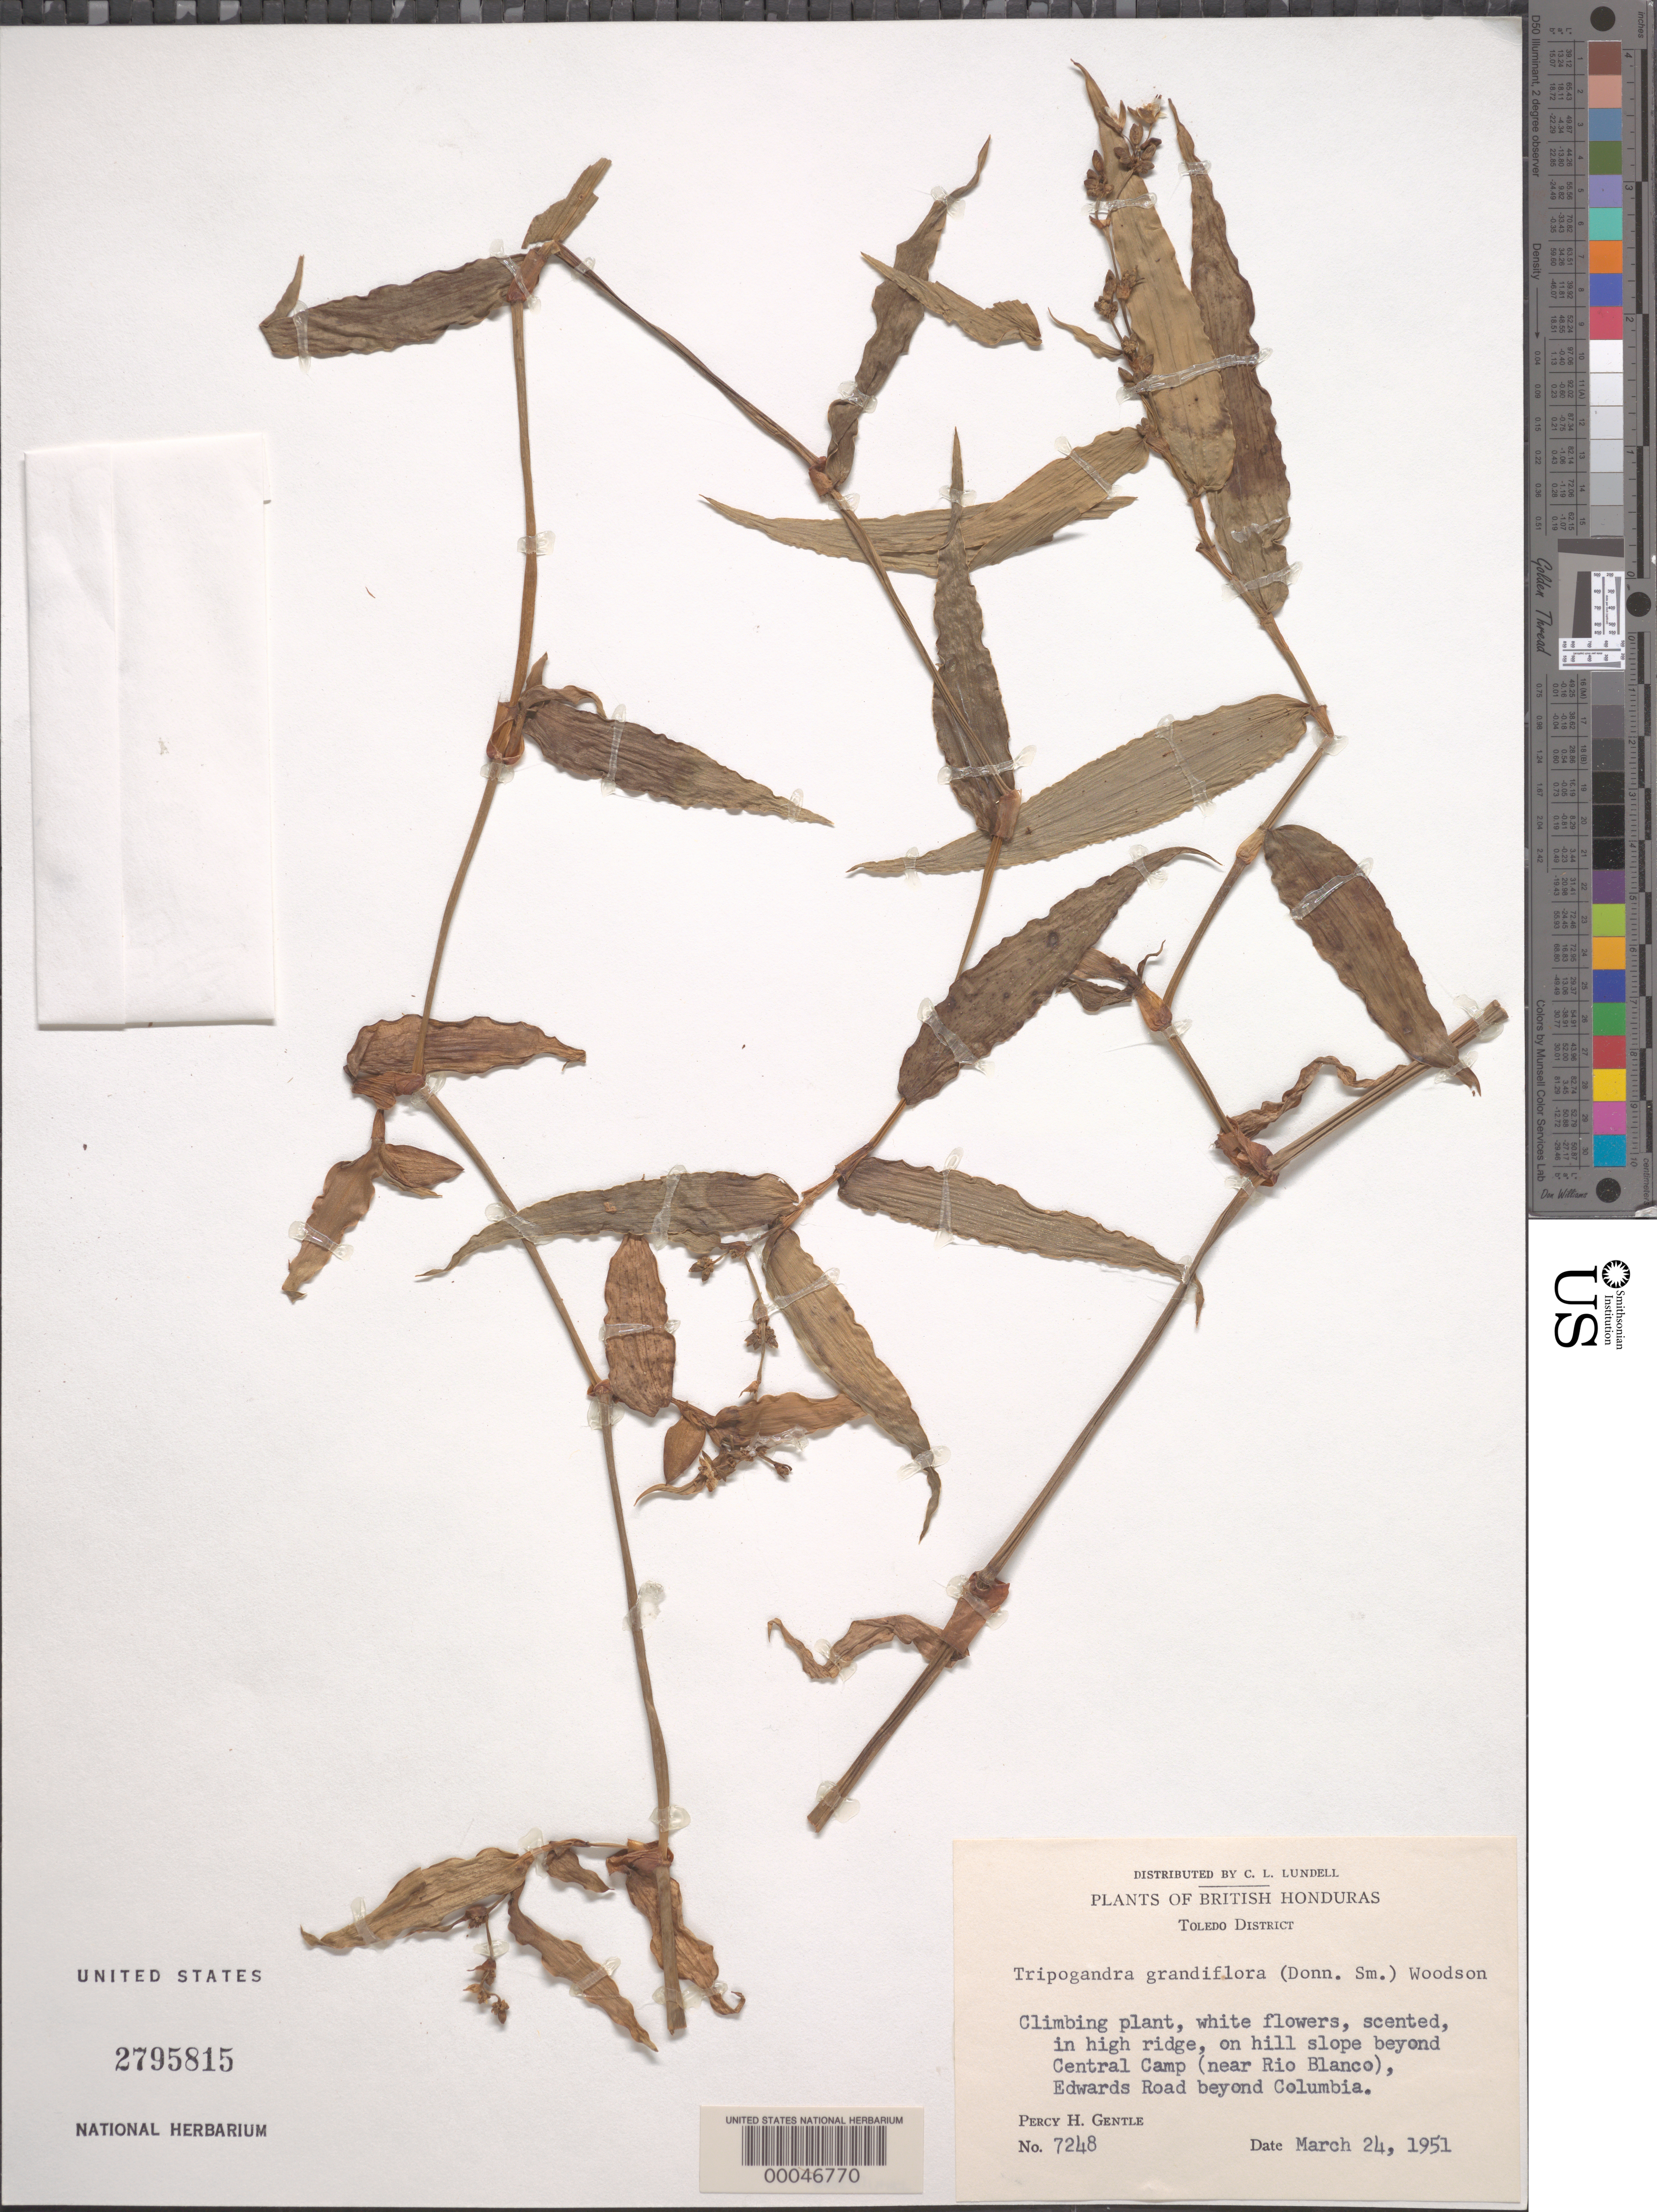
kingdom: Plantae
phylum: Tracheophyta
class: Liliopsida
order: Commelinales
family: Commelinaceae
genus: Tripogandra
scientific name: Tripogandra grandiflora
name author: (Donn. Sm.) Woodson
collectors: P. H. Gentle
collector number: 7248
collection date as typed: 24 Mar 1951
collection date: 1951-03-24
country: Belize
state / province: Toledo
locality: Near Rio Blanco, beyond Columbia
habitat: High ridge, hill slope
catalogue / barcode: US 2795815